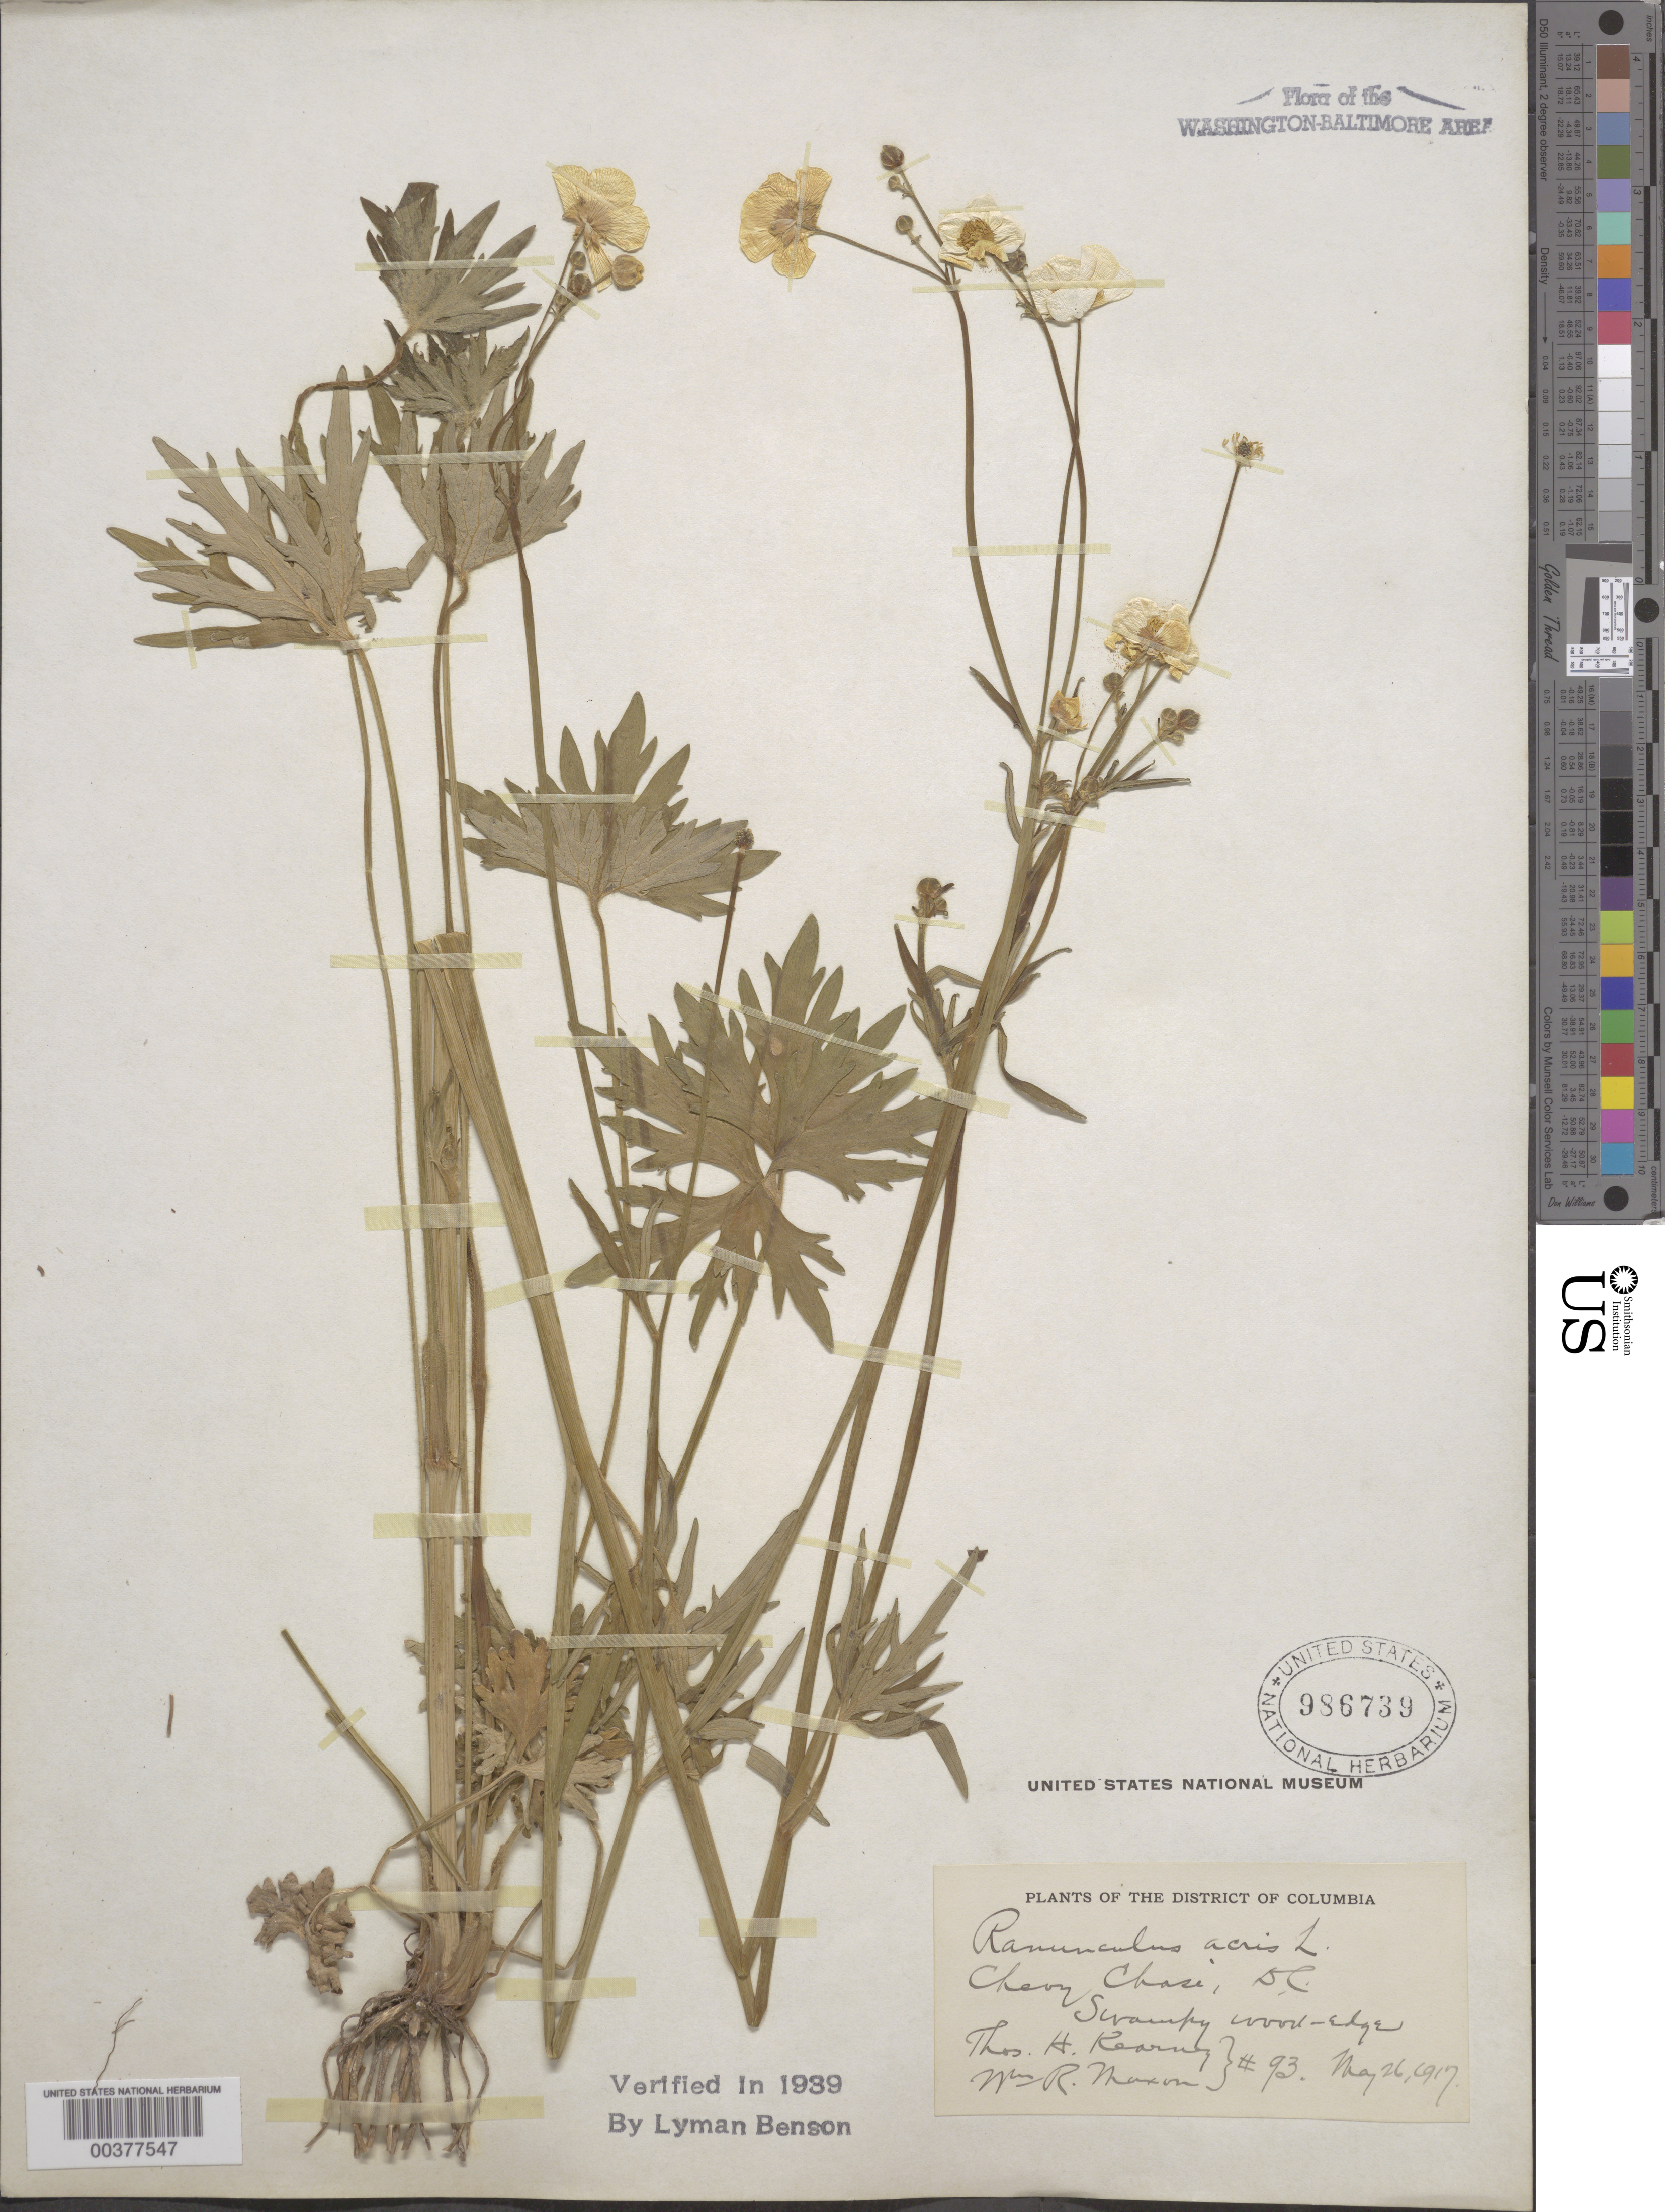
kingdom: Plantae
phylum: Tracheophyta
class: Magnoliopsida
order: Ranunculales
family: Ranunculaceae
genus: Ranunculus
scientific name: Ranunculus acris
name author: L.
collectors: L. F. Ward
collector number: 168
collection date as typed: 08 Jun 1873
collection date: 1873-06-08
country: United States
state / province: District of Columbia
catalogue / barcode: US 125739